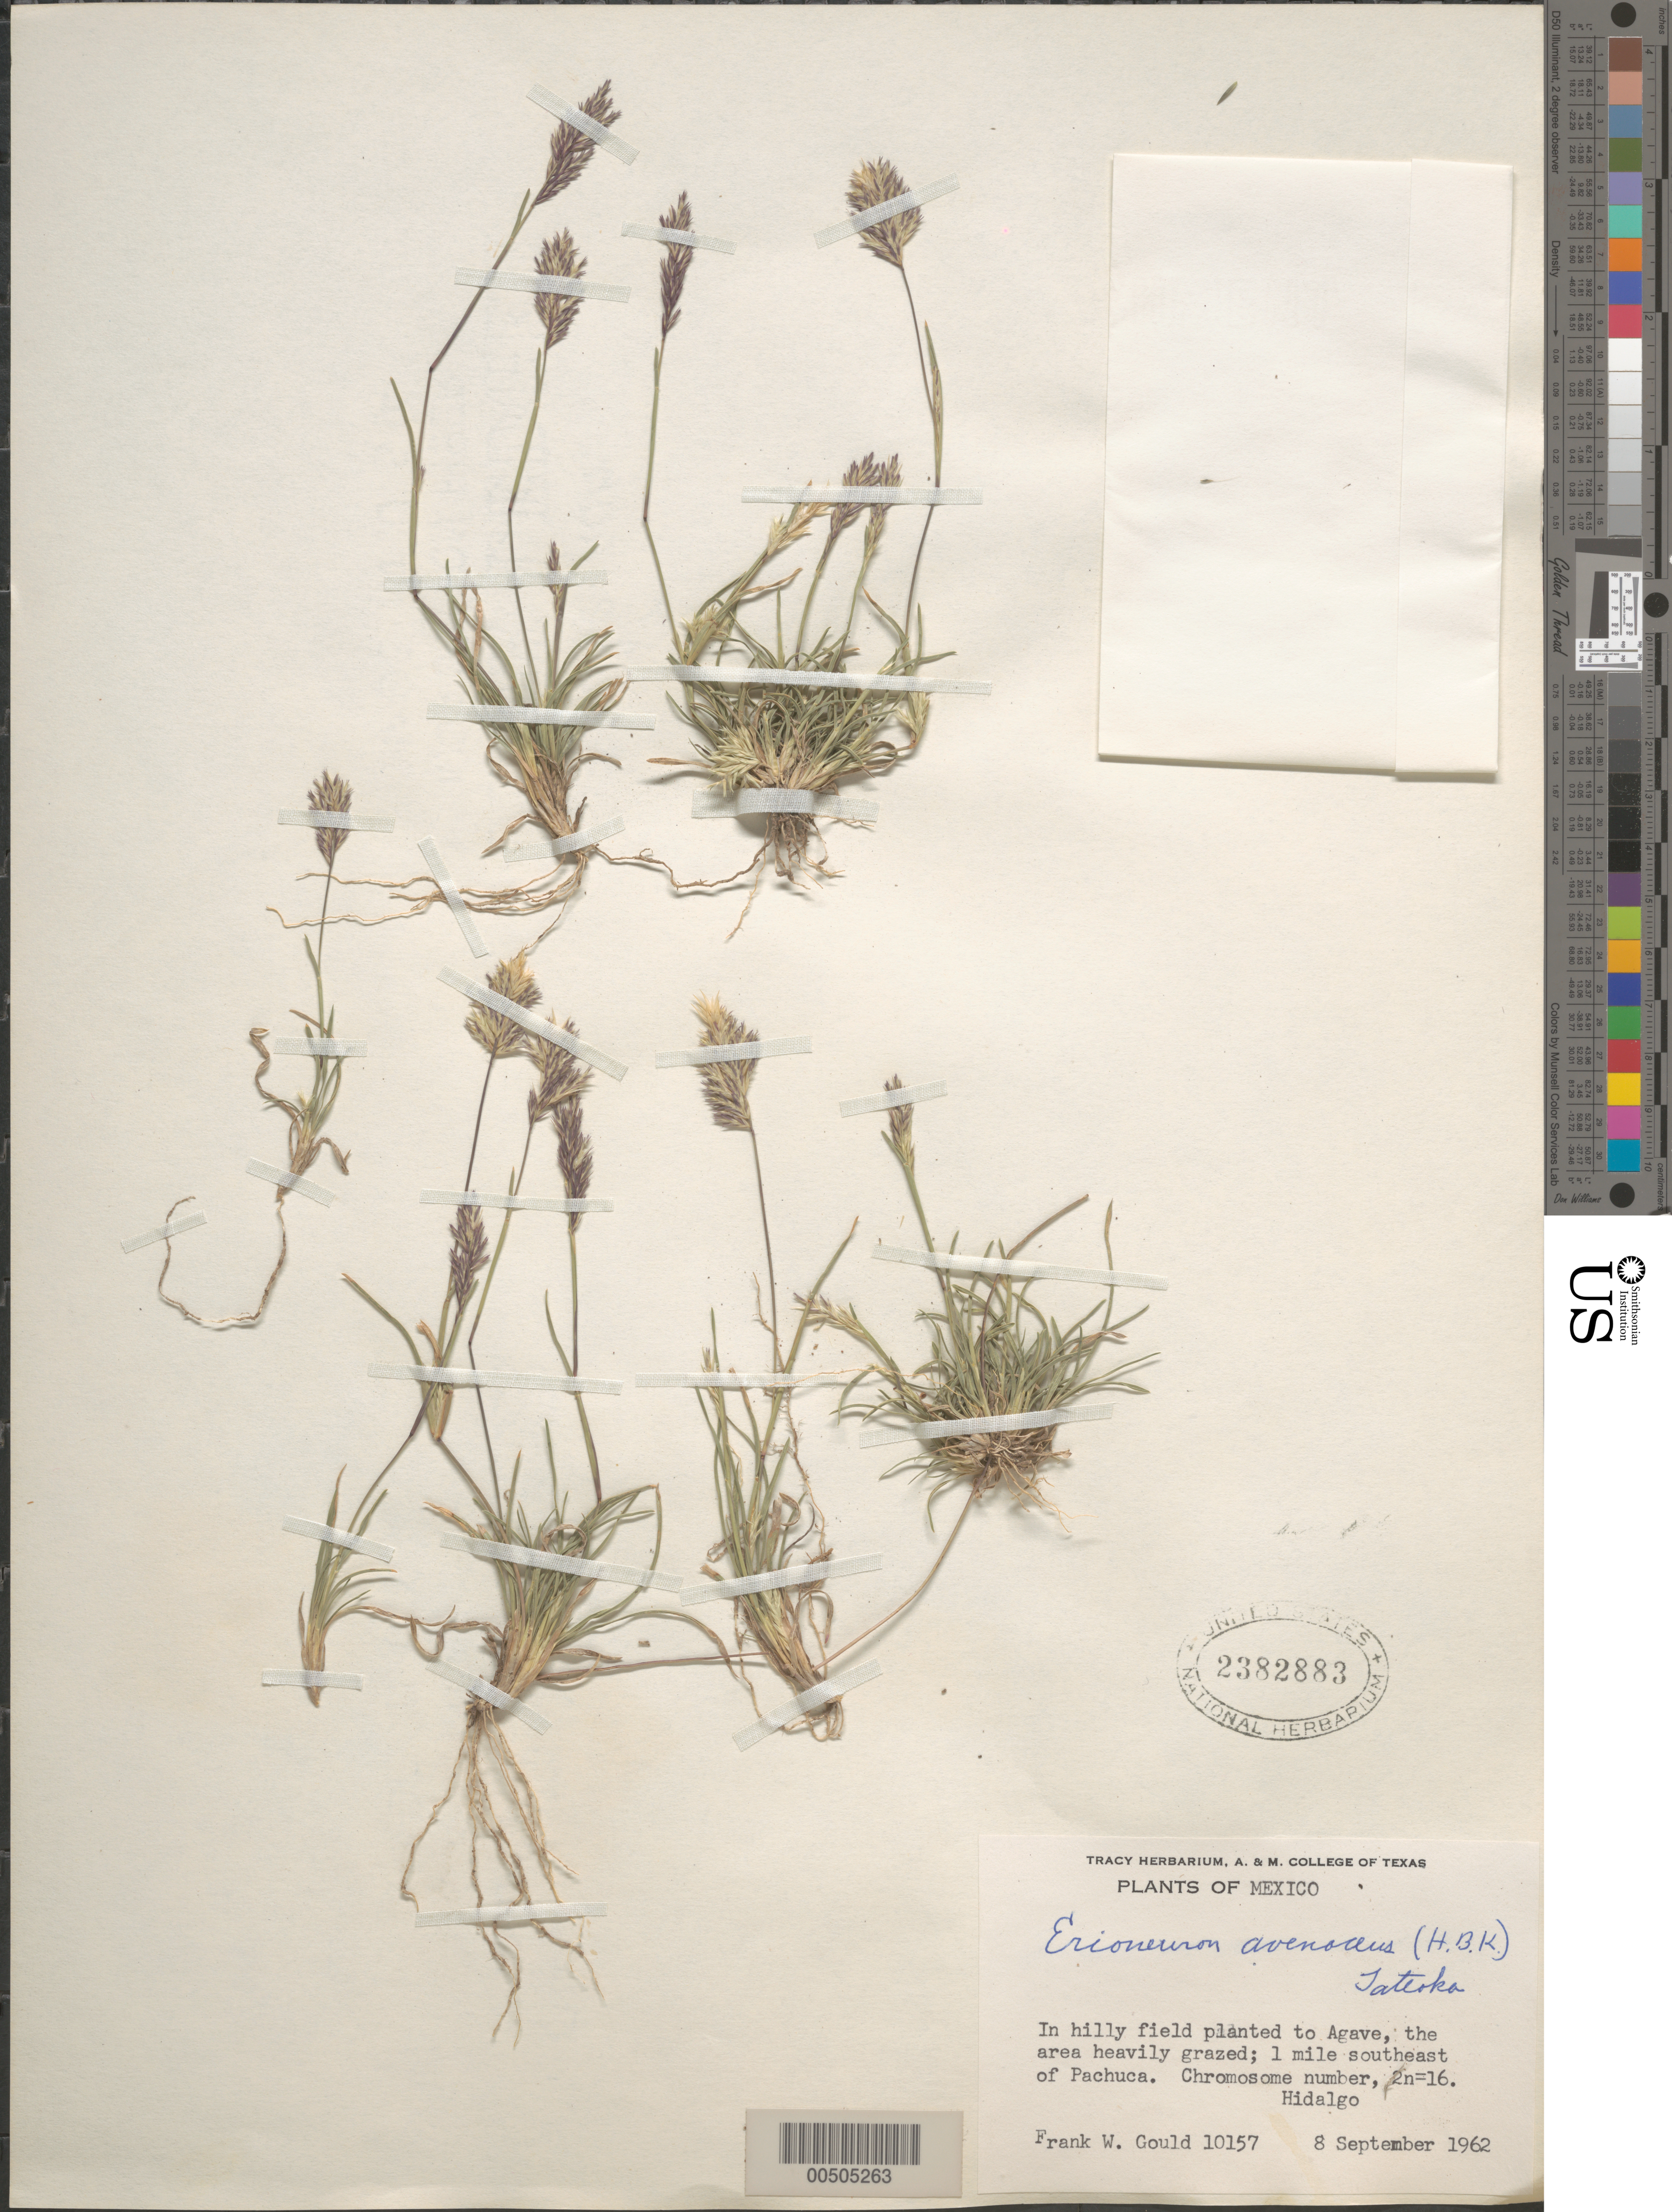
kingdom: Plantae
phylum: Tracheophyta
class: Liliopsida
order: Poales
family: Poaceae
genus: Erioneuron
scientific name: Erioneuron avenaceum var. breviaristatum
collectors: F. W. Gould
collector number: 10157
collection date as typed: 8 Sep 1962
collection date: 1962-09-08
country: Mexico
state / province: Hidalgo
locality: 1 mi SE of Pachuca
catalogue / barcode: US 2382883